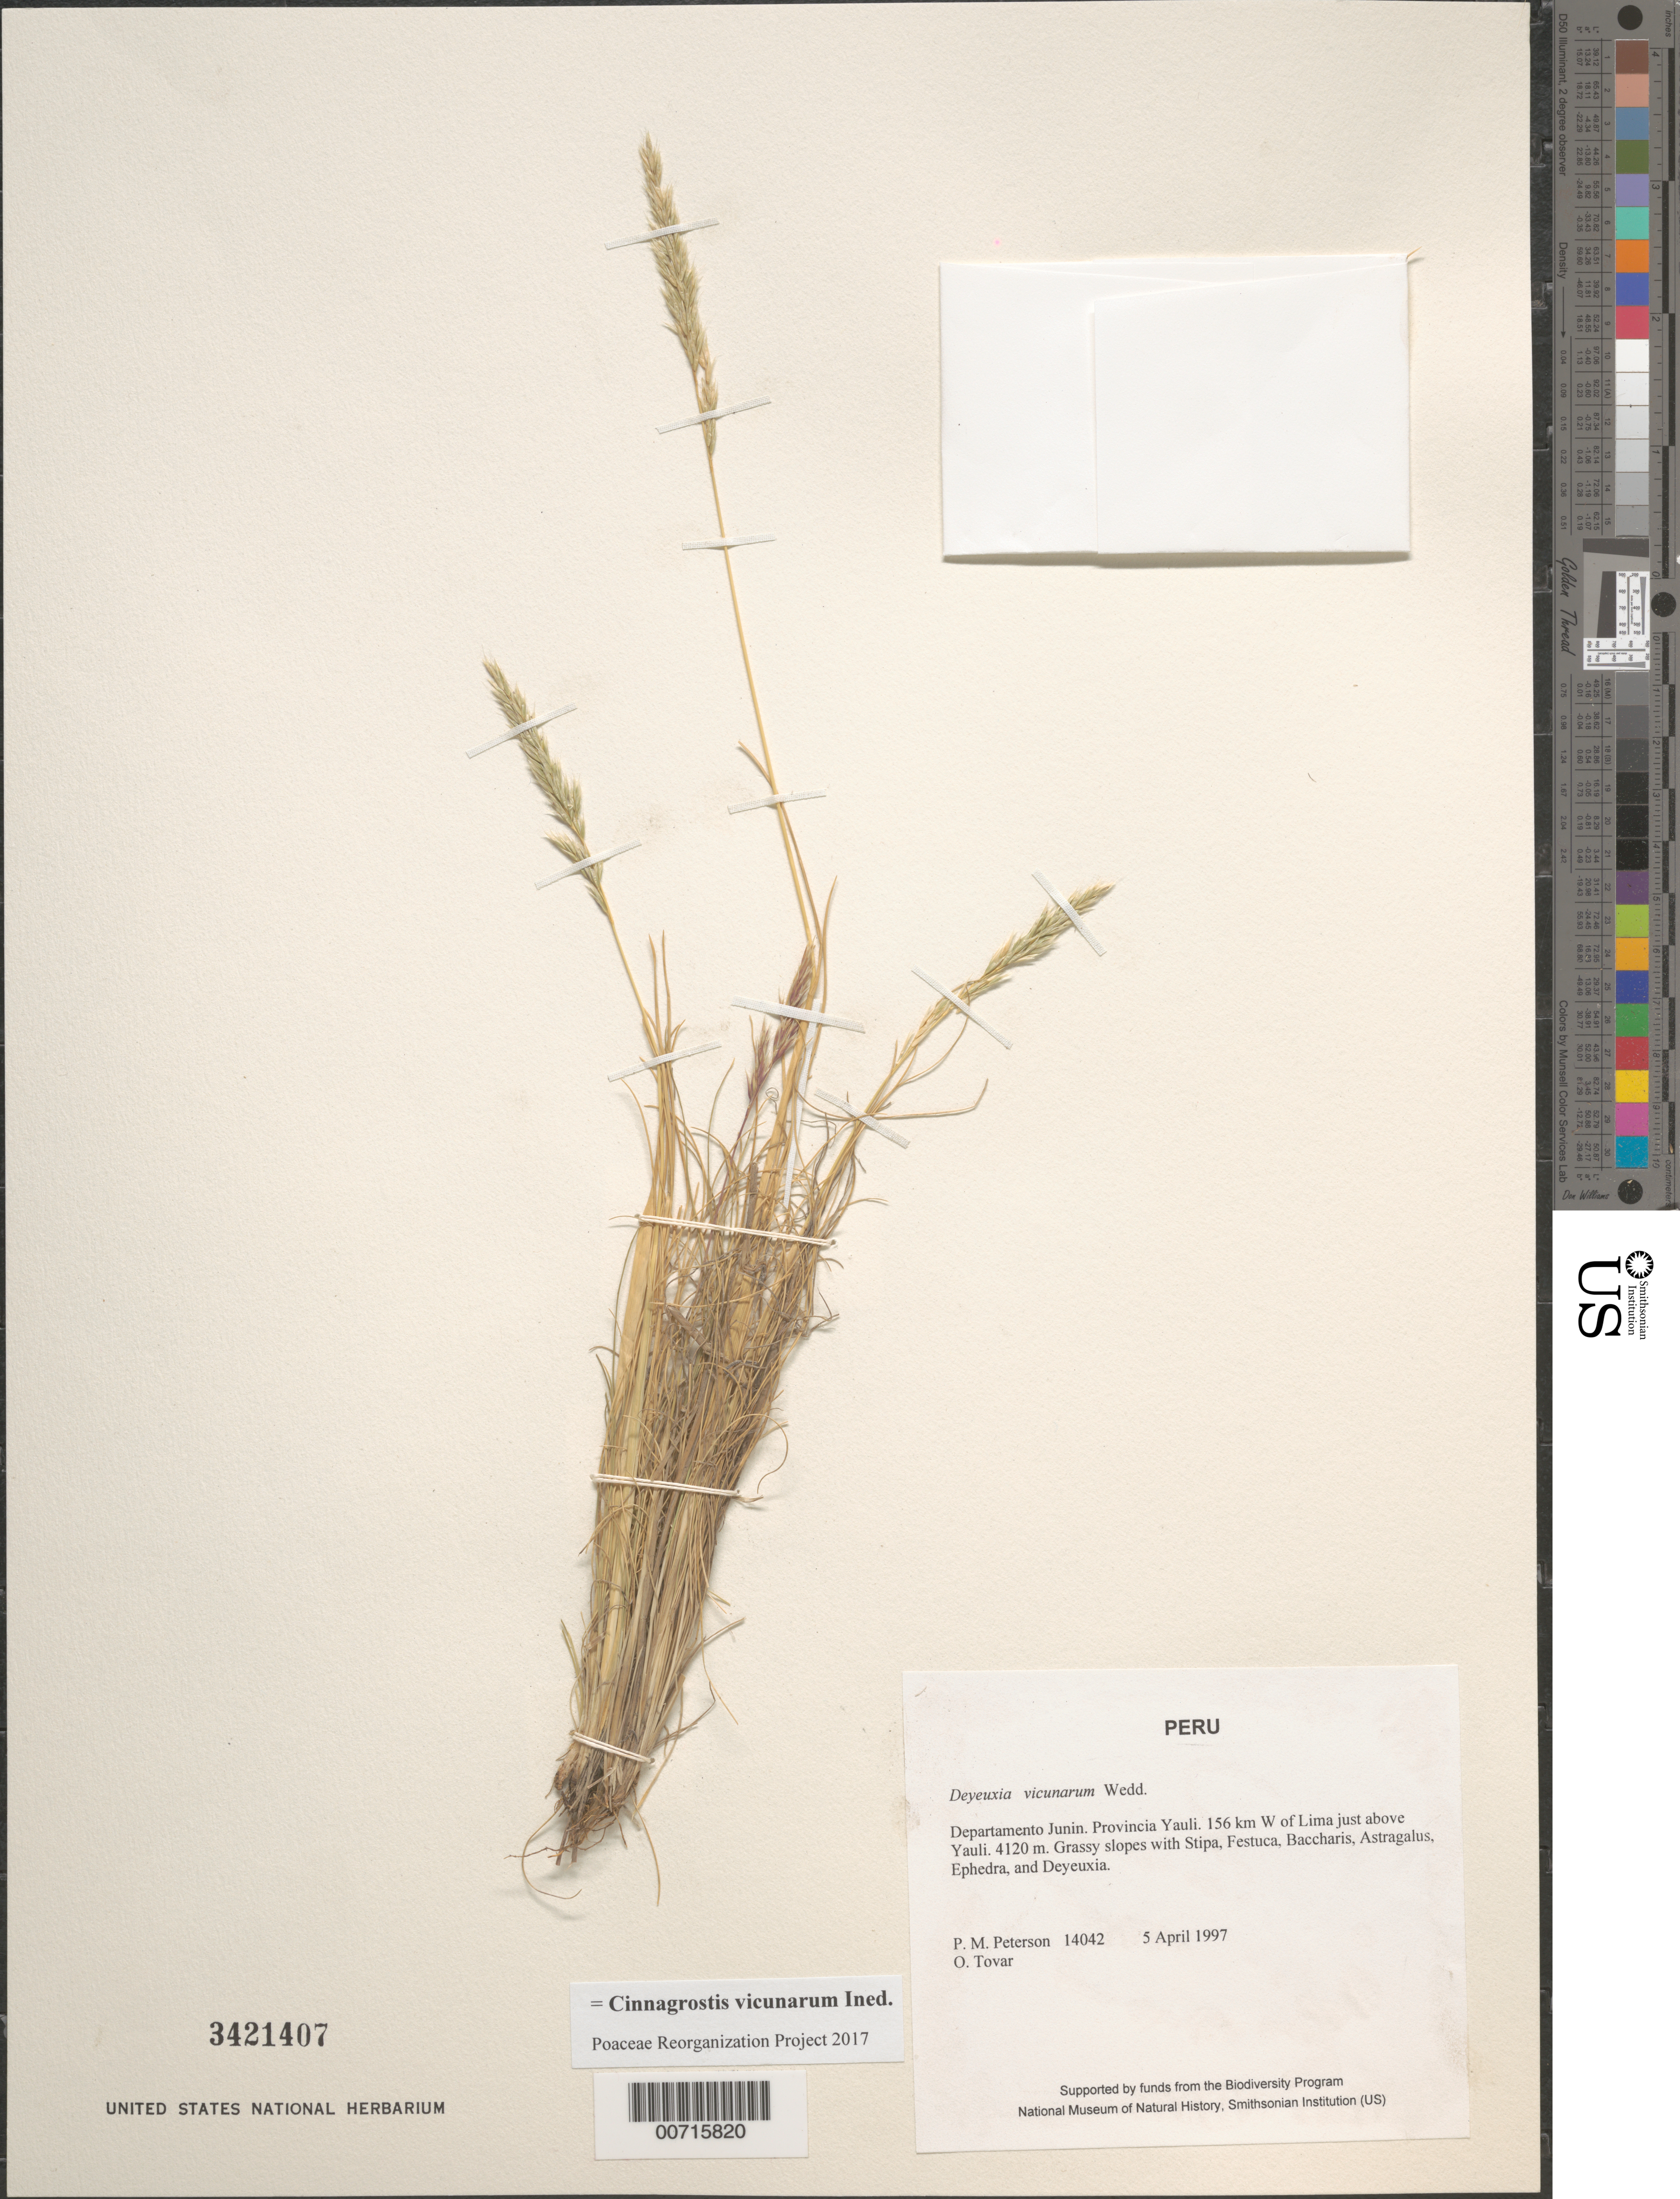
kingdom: Plantae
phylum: Tracheophyta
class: Liliopsida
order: Poales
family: Poaceae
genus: Cinnagrostis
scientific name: Cinnagrostis vicunarum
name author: (Wedd.) P.M. Peterson et al.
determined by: Poaceae Reorganization Project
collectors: P. M. Peterson & Ó. Tovar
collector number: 14042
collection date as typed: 05 Apr 1997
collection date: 1997-04-05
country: Peru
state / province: Junín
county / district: Yauli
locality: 156 km W of Lima just above Yauli.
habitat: Grassy slopes with Stipa, Festuca, Baccharis, Astragalus, Ephedra, and Deyeuxia.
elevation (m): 4120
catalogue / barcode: US 3421407